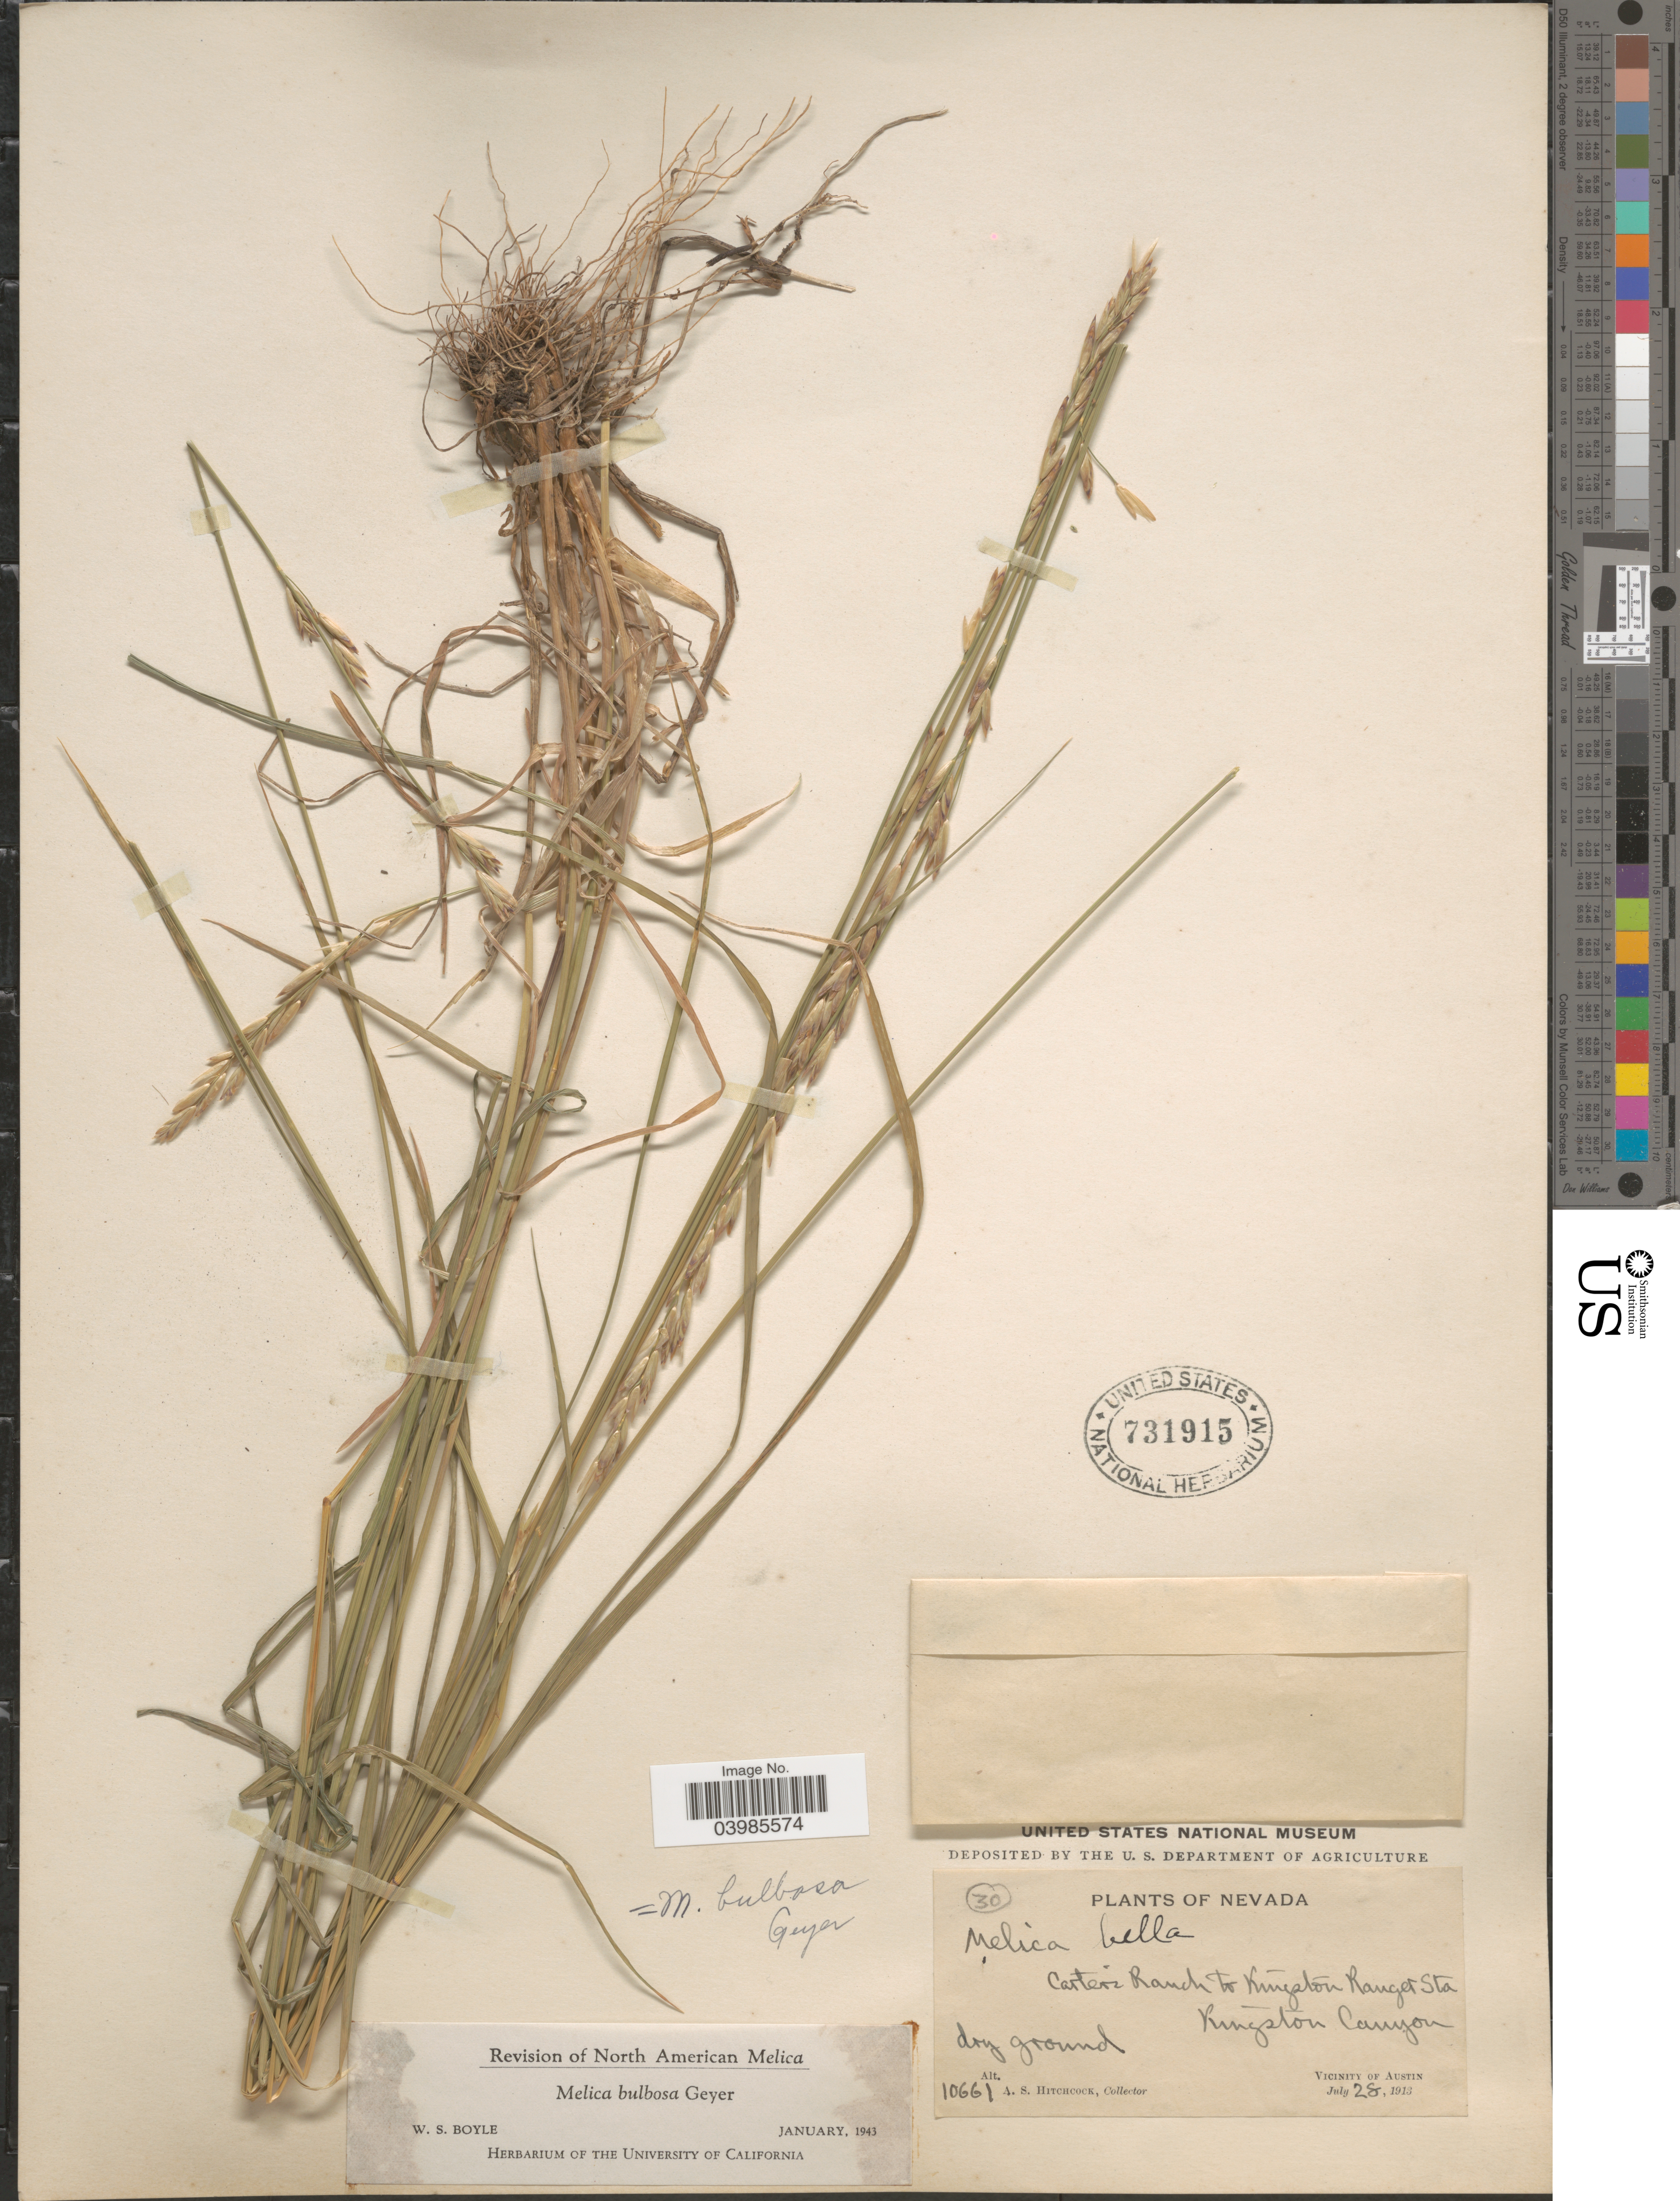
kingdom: Plantae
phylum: Tracheophyta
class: Liliopsida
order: Poales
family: Poaceae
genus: Melica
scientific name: Melica bulbosa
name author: Geyer ex Porter & J.M. Coult.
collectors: A. S. Hitchcock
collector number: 10661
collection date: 1913-07-28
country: United States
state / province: Nevada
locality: Carter's Ranch to Kingston Ranger Sta. Kingston Canyon.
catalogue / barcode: US 731915